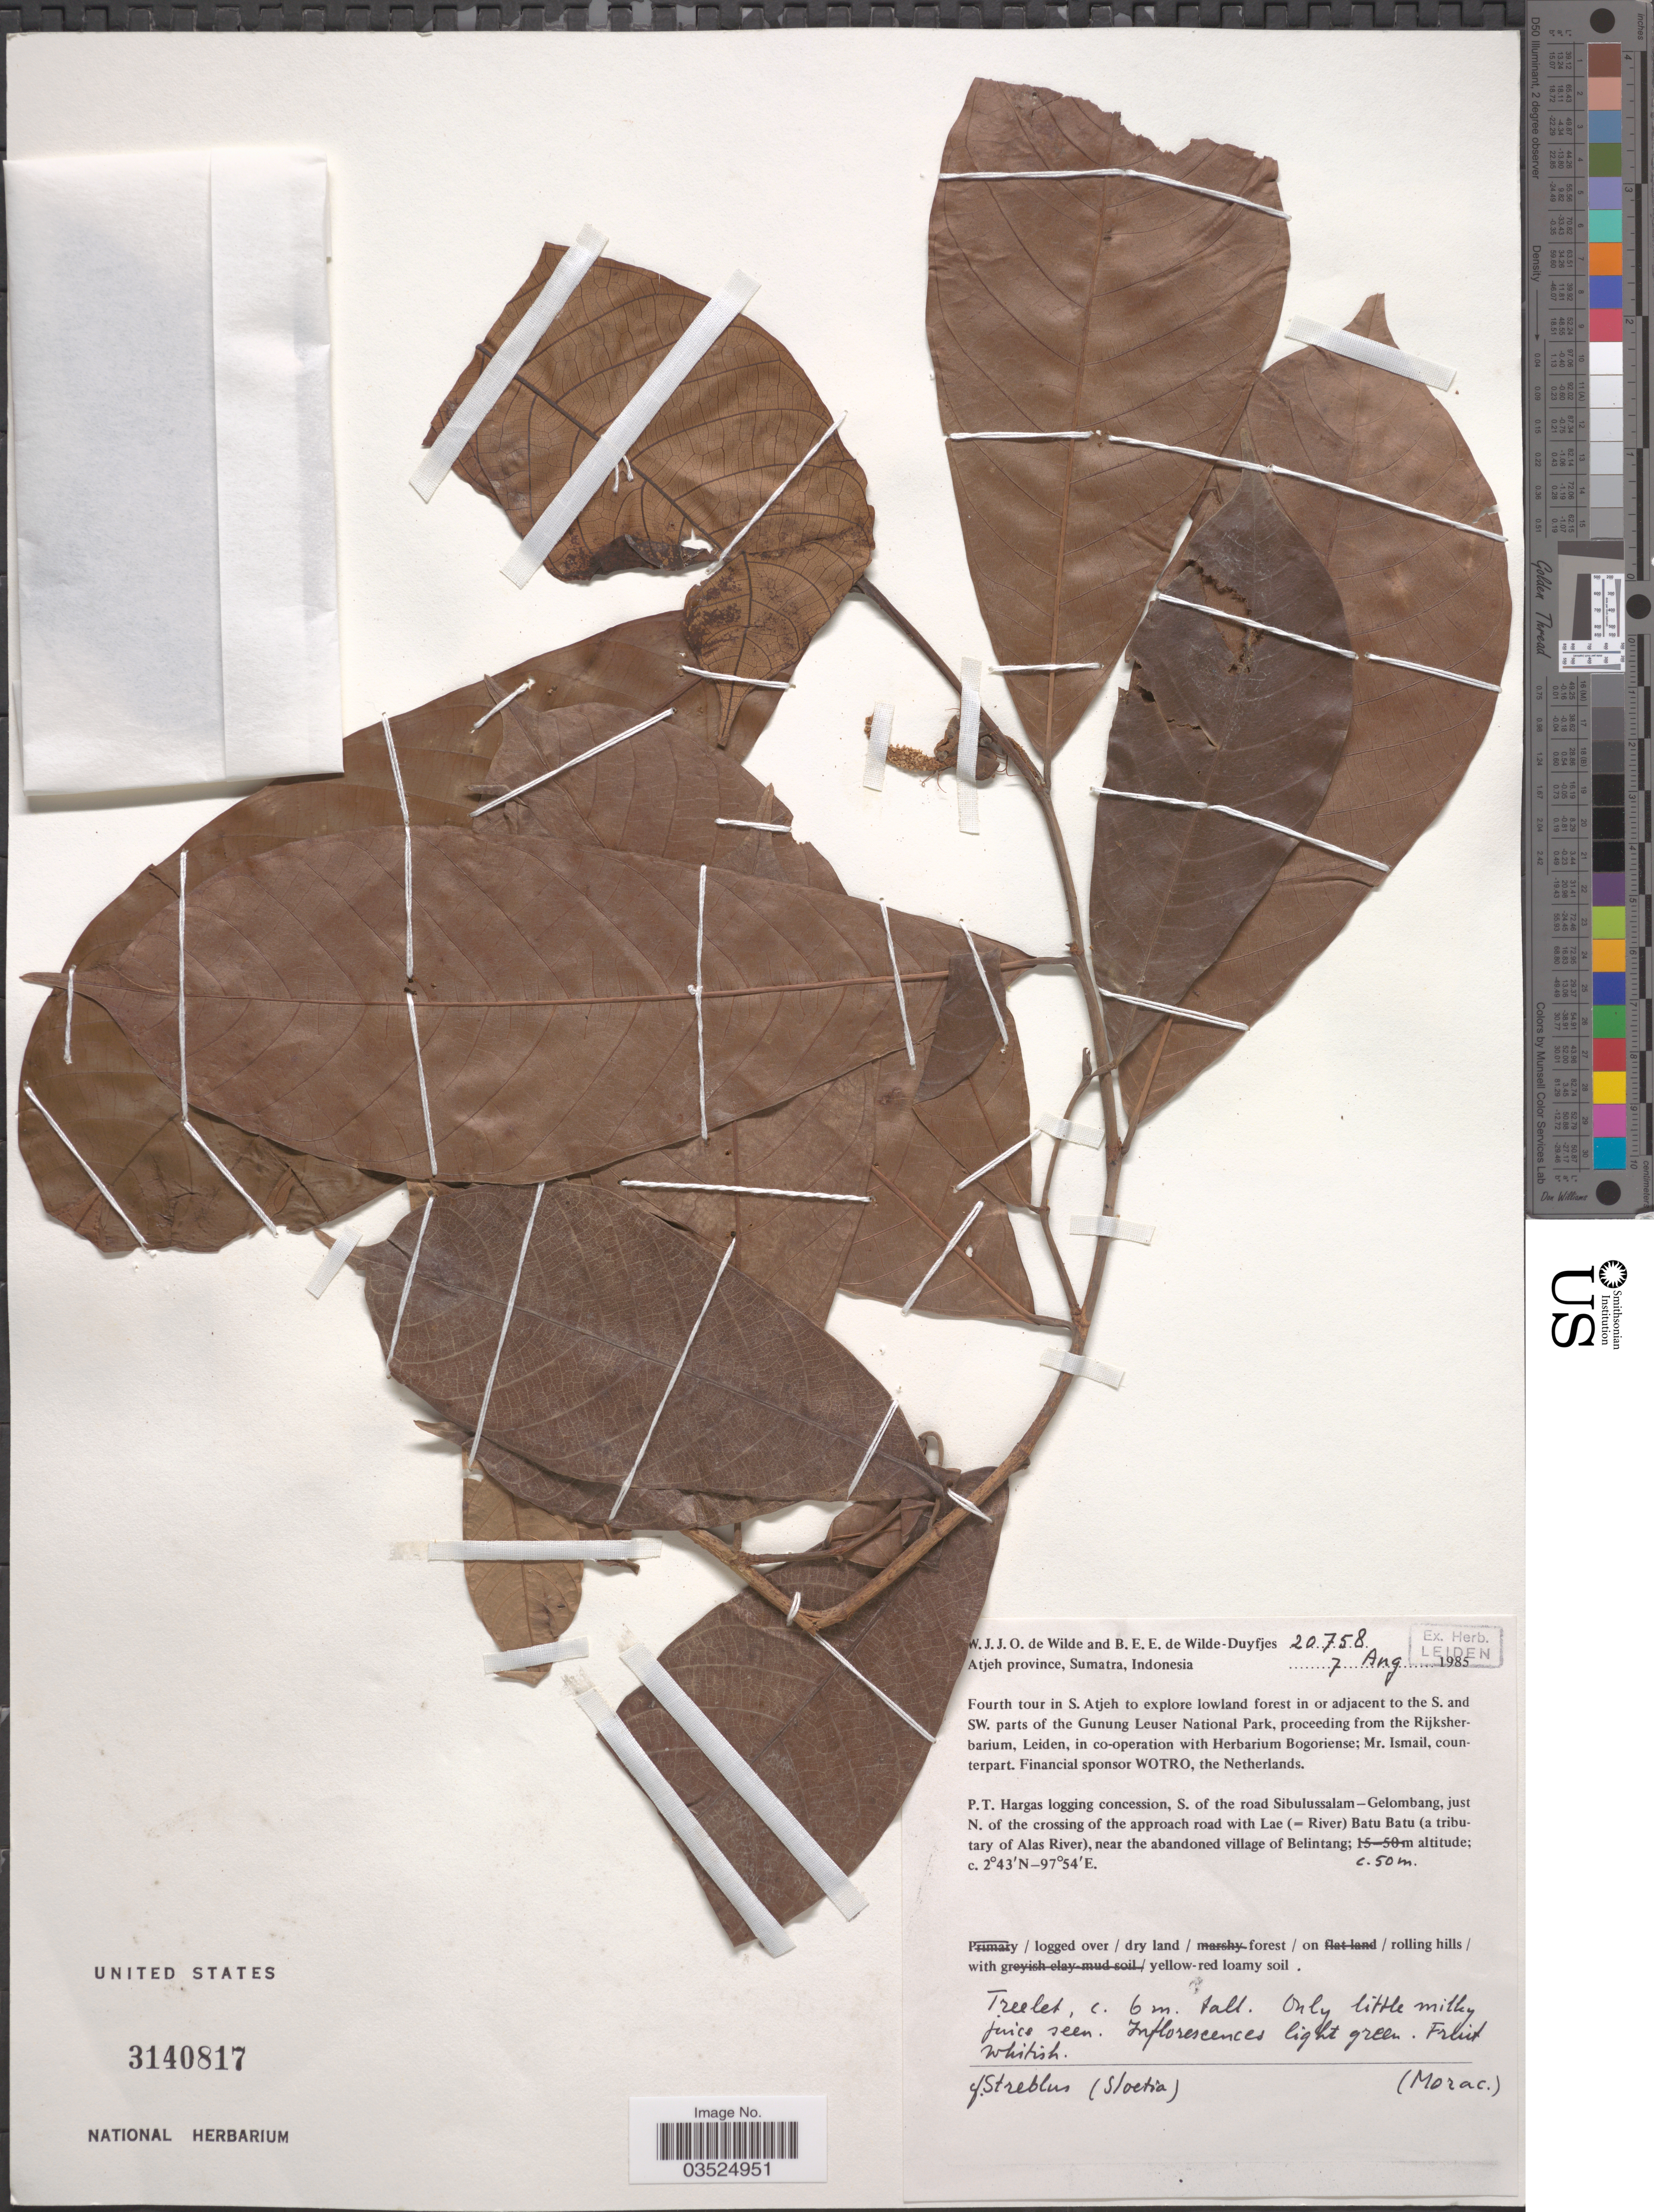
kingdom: Plantae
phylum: Tracheophyta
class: Magnoliopsida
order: Rosales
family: Moraceae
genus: Ficus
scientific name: Ficus sp.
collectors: W. J. de Wilde & B. E. de Wilde-Duyfjes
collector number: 20758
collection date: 1985-08-07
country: Indonesia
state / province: Sumatra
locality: Atjeh province. S. Atjeh to explore lowland forest in or adjacent to the S. and SW. part of the Gunung Leuser National Park. P.T. Hargas logging concession, S. of the road Sibulussalam-Gelombang, just N. of the crossing of the approach road with Lae (=River) Batu Batu ( a tributary of Alas River), near the abandoned village of Belintang.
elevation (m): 50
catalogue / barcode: US 3140817